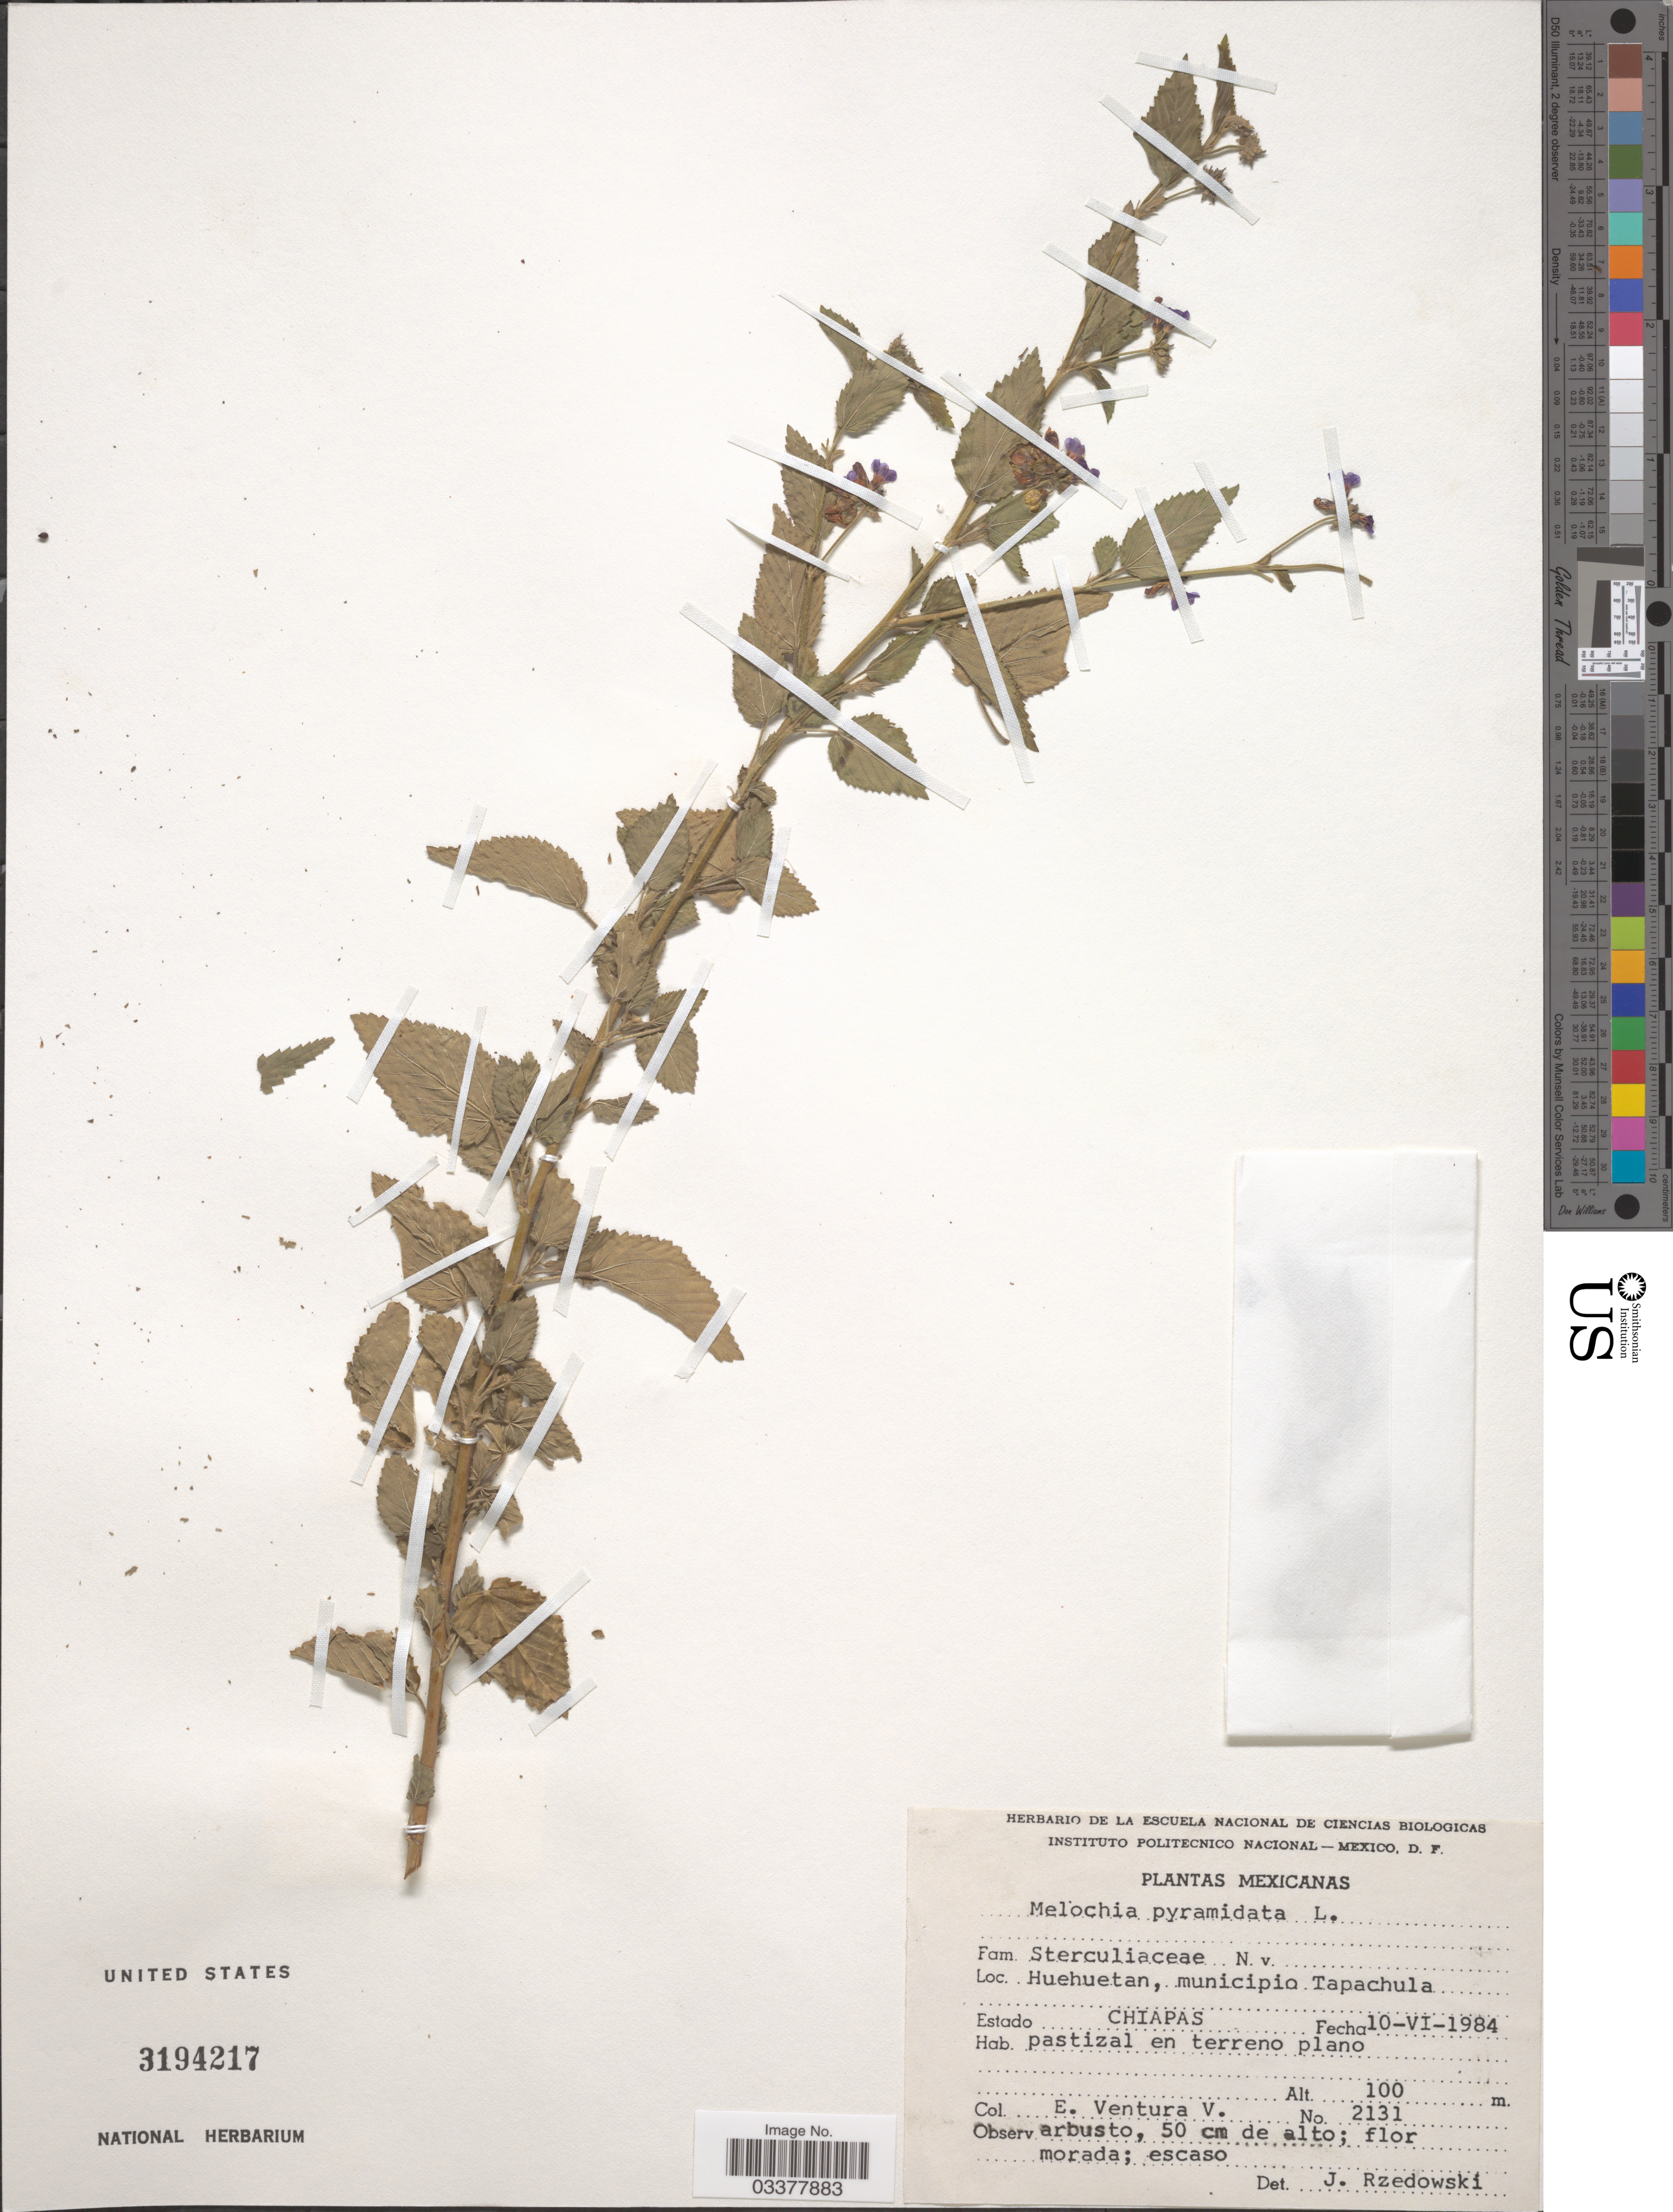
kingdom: Plantae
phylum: Tracheophyta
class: Magnoliopsida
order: Malvales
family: Malvaceae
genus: Melochia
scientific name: Melochia pyramidata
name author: L.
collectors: E. Ventura V.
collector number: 2131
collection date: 1984-06-10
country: Mexico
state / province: Chiapas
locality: Huehuetan, municipio Tapachula.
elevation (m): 100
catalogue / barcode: US 3194217